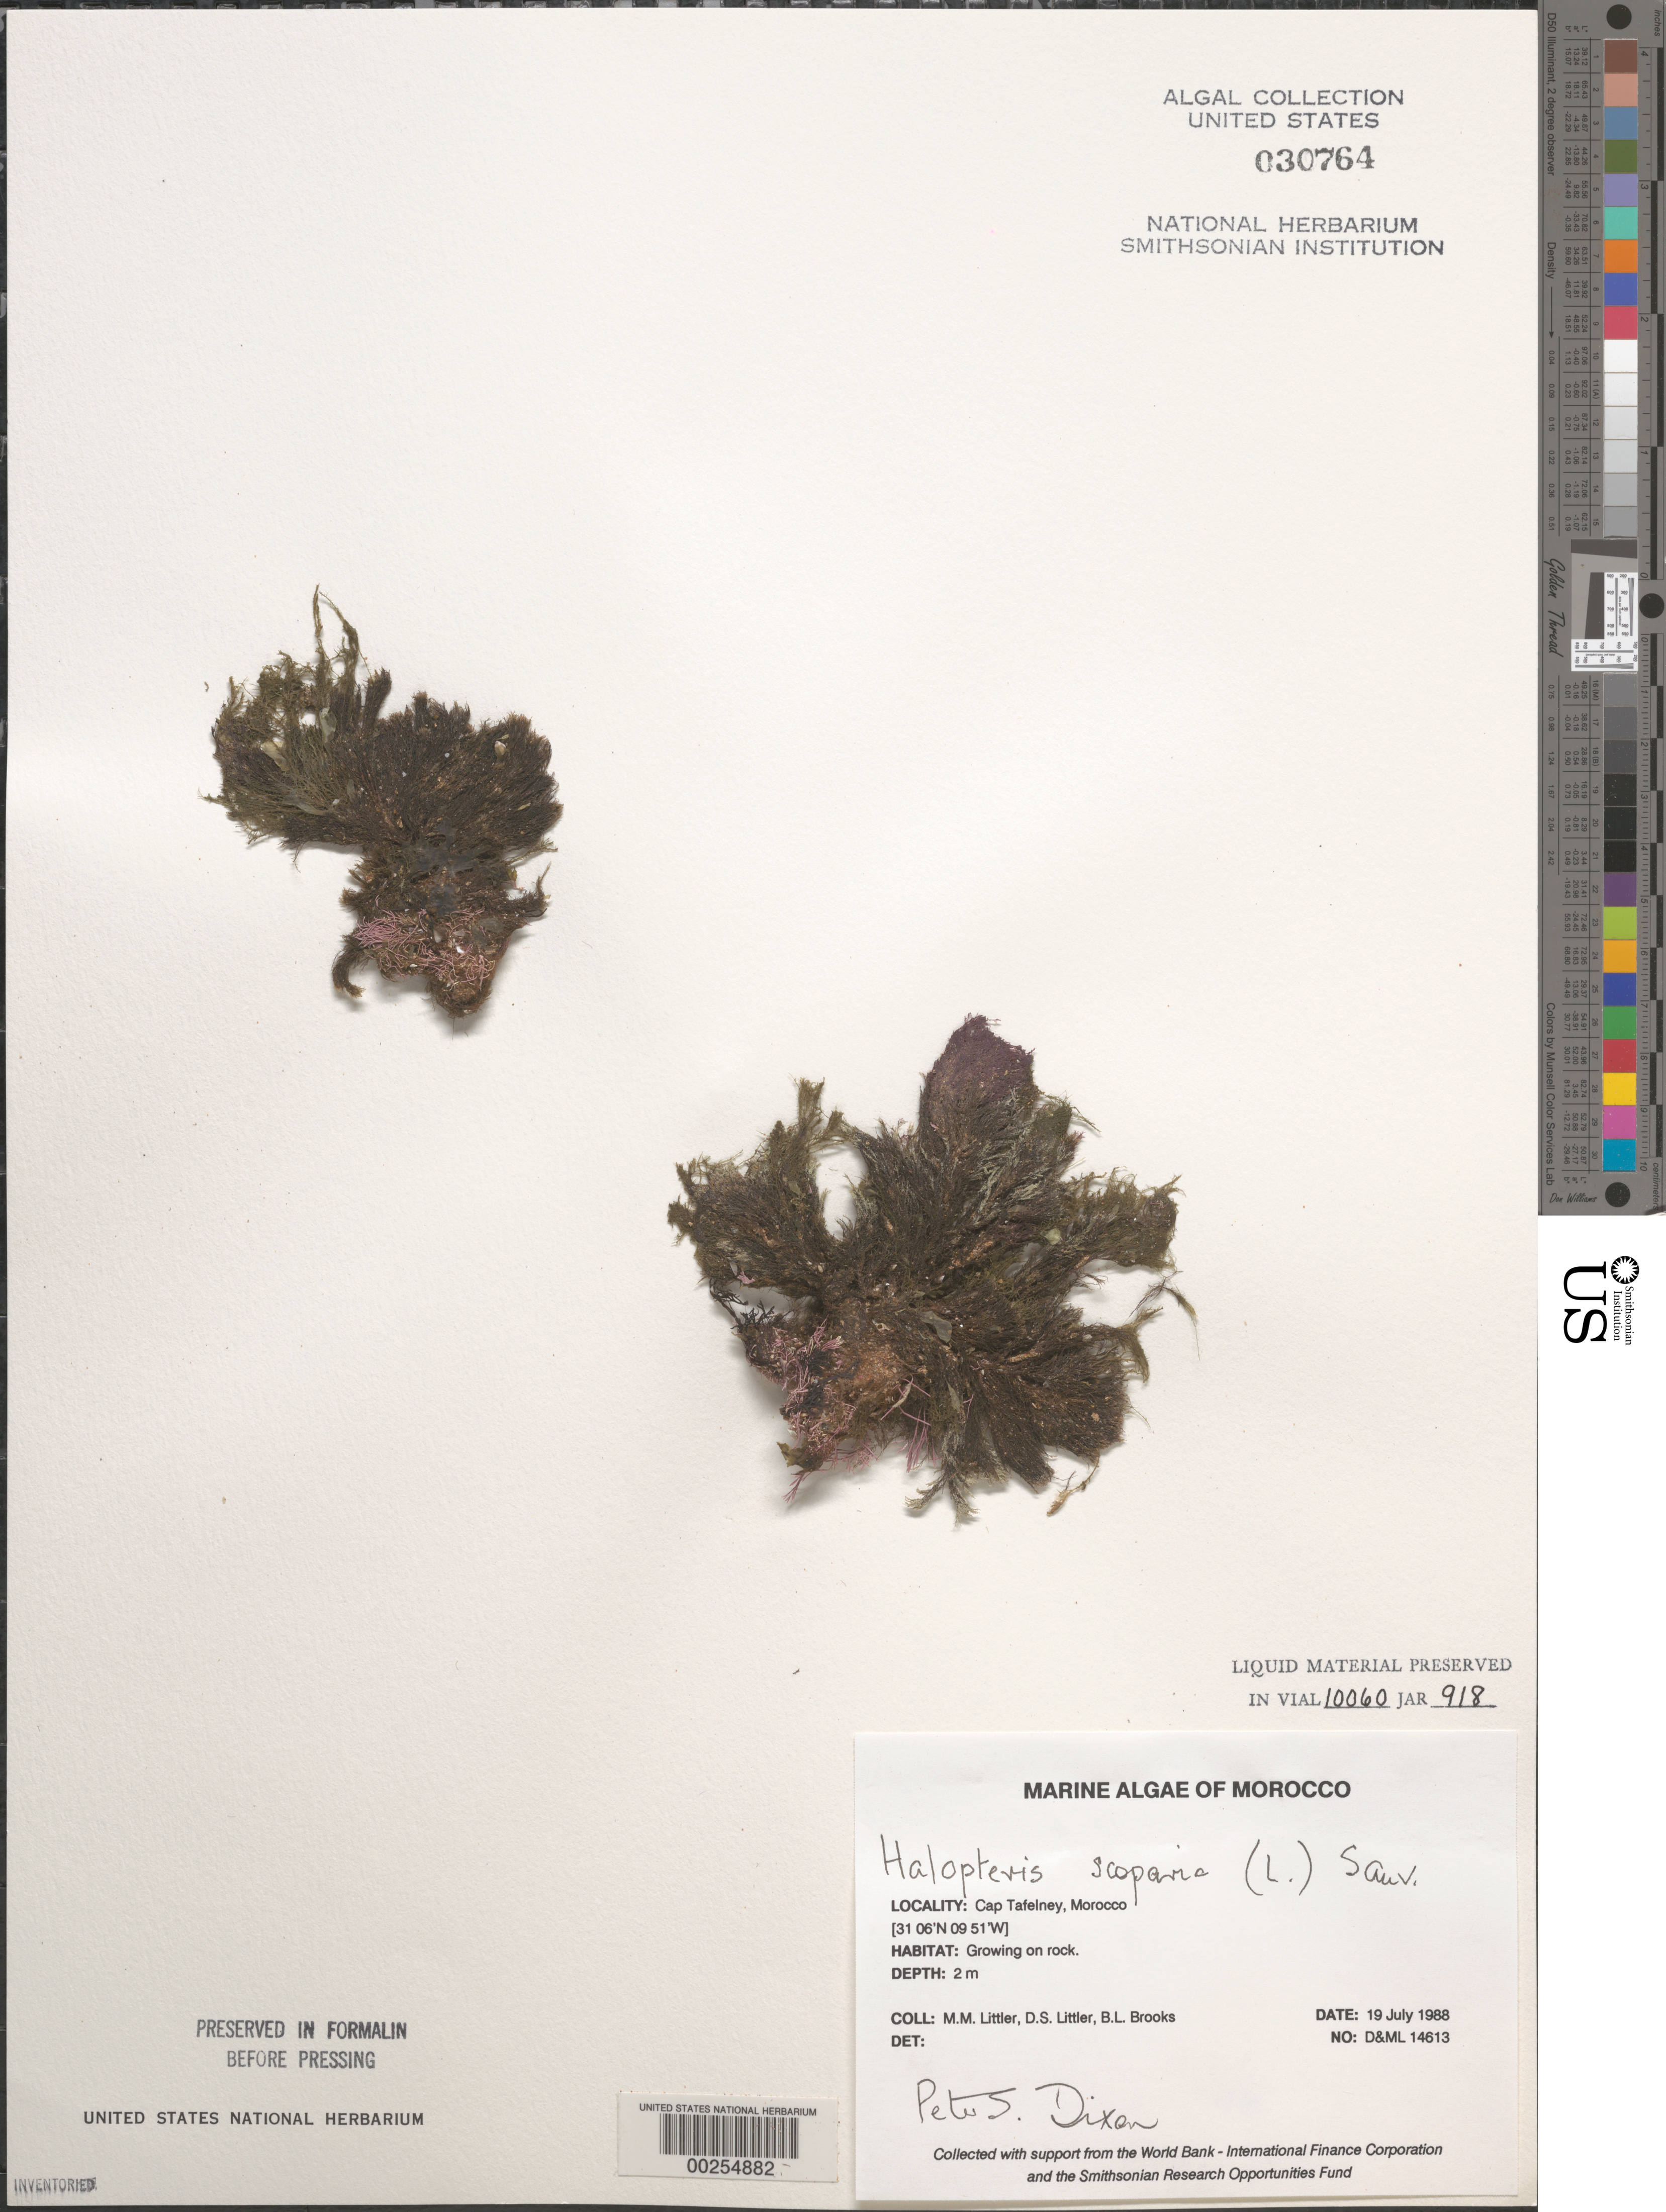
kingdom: Chromista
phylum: Ochrophyta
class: Phaeophyceae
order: Sphacelariales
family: Stypocaulaceae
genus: Halopteris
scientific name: Halopteris scoparia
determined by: Dixon, P. S.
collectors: M. M. Littler, D. S. Littler & B. Brooks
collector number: D&ML 14613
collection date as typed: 19 Jul 1988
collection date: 1988-07-19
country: Morocco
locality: Cap Tafelney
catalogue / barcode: US 30764